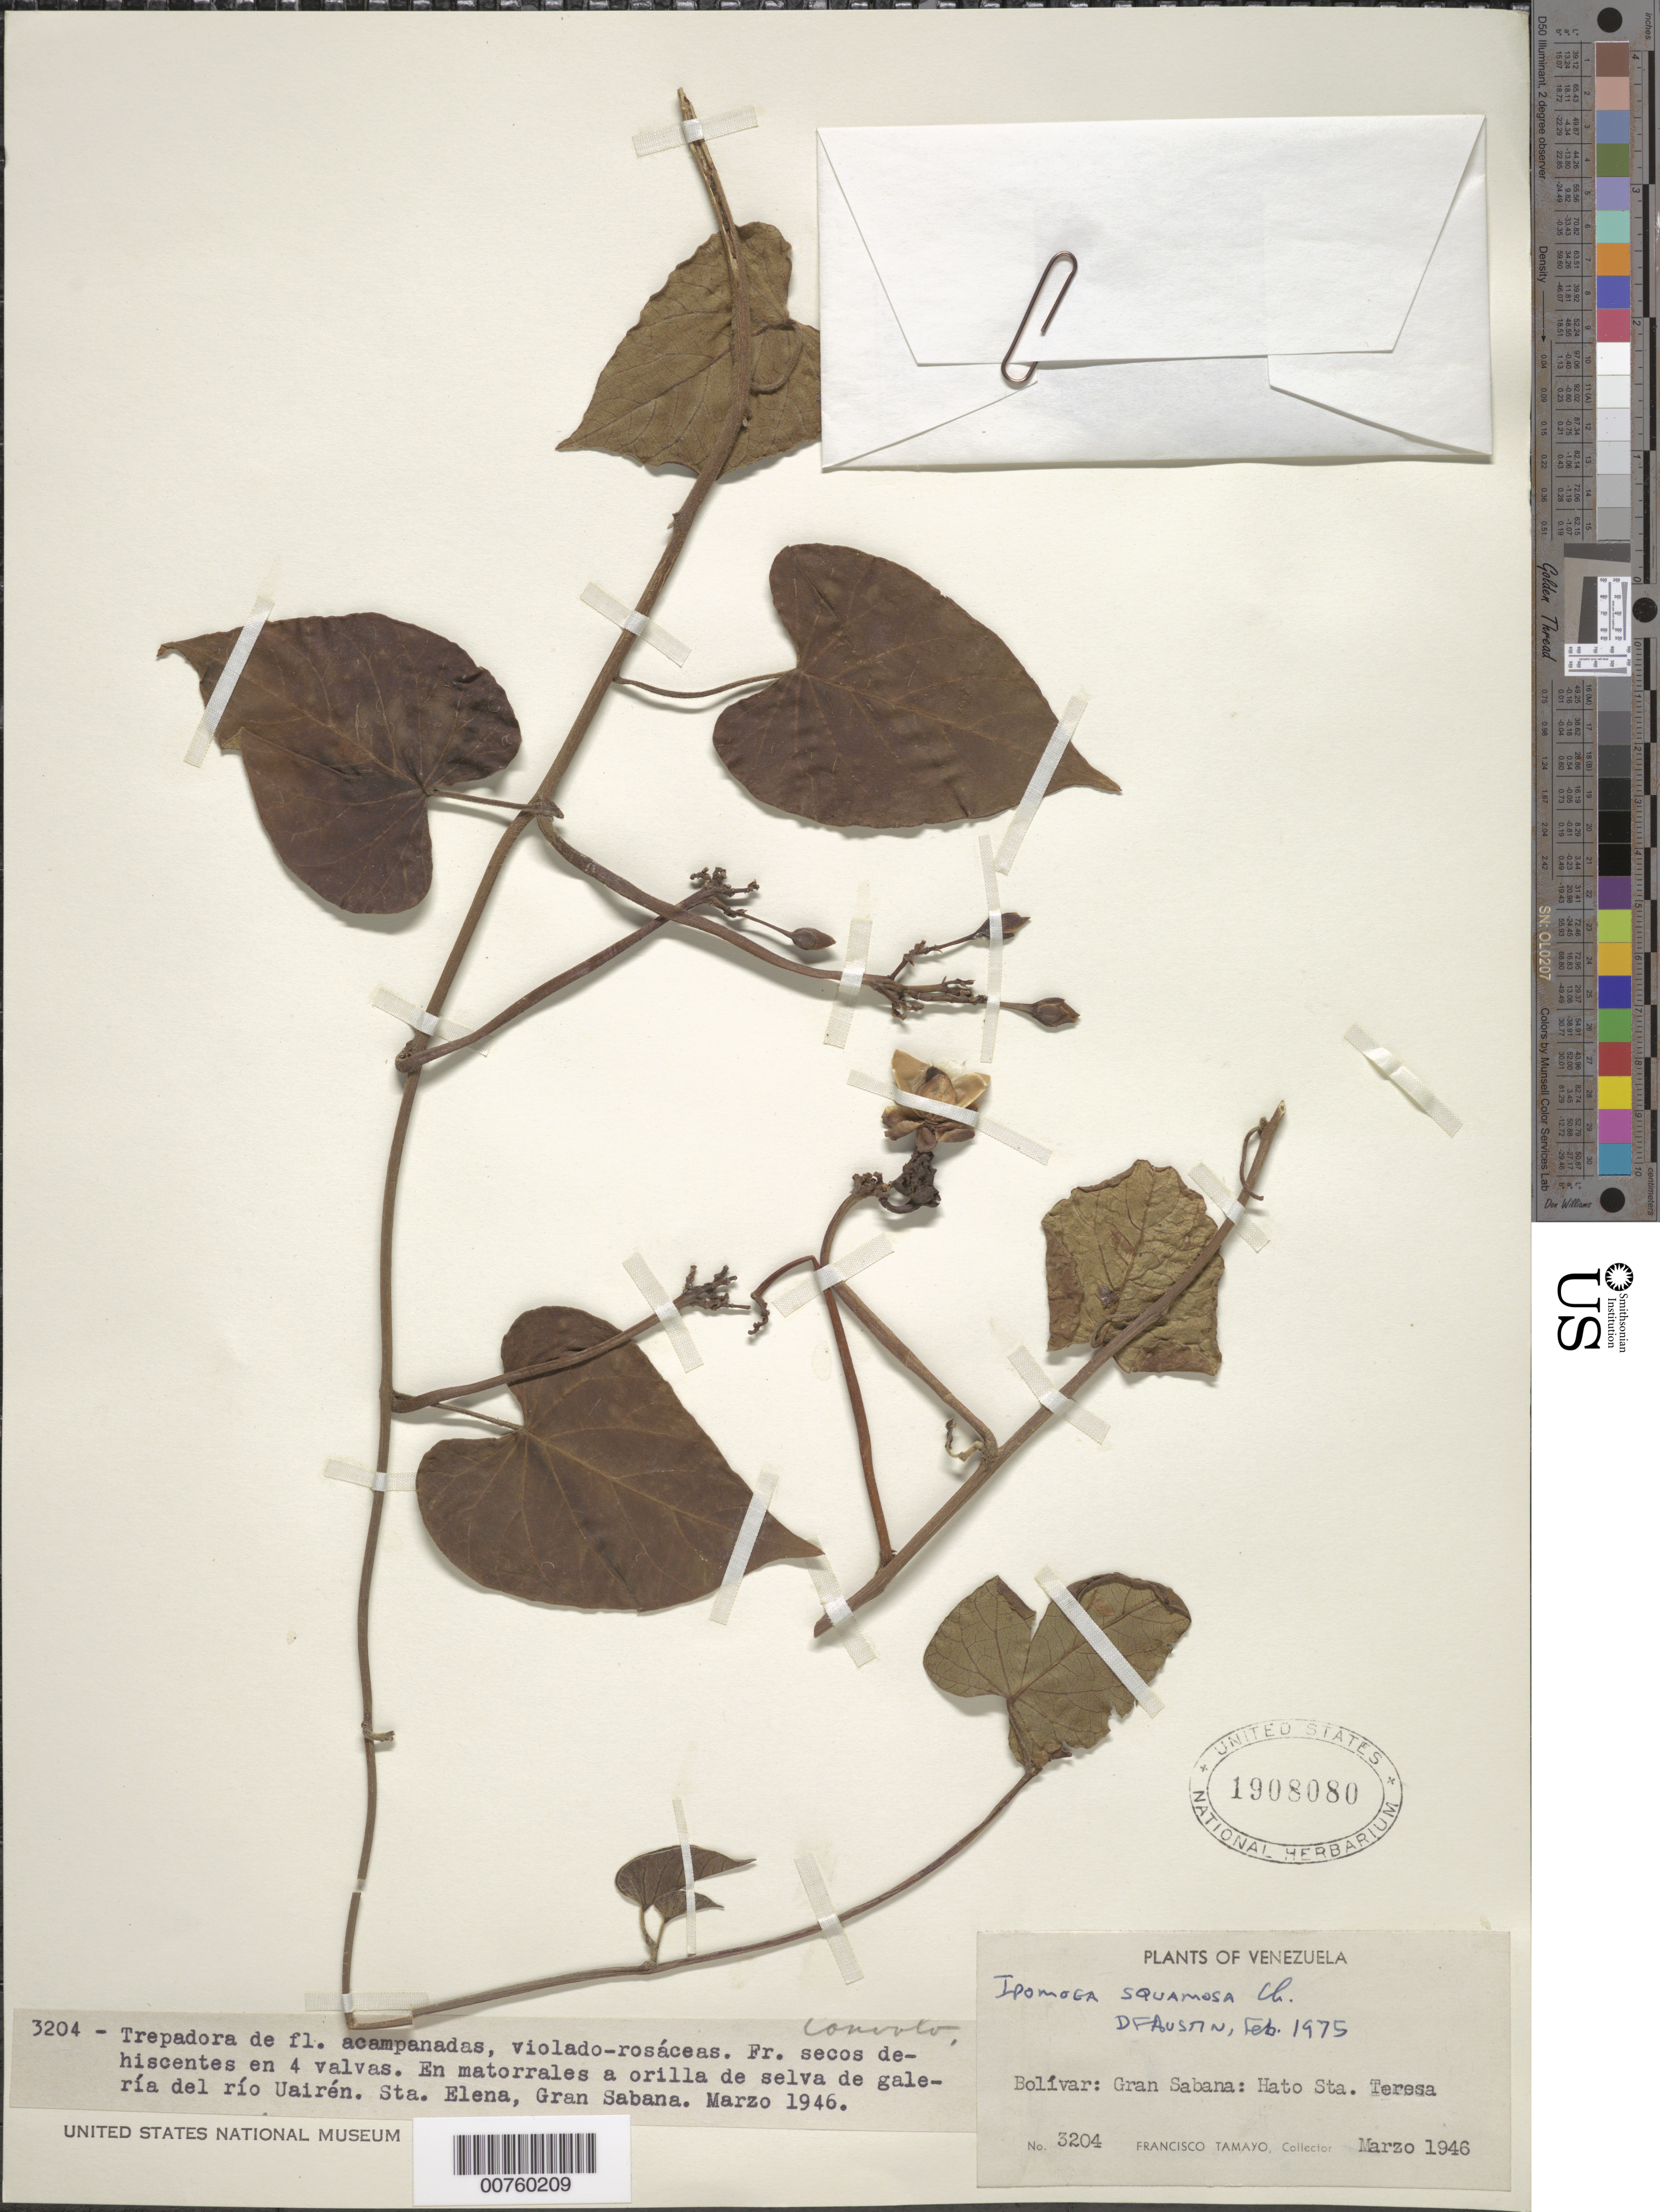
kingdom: Plantae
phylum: Tracheophyta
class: Magnoliopsida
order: Solanales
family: Convolvulaceae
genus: Ipomoea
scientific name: Ipomoea squamosa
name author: Choisy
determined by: Austin, D. F.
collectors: F. Tamayo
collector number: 3204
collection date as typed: Mar-46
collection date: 1946-03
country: Venezuela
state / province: Bolívar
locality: Gran Sabana, Sta. Teresa, Río Uairén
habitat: Matorrales a orilla de selva de galeria del rio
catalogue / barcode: US 1908080